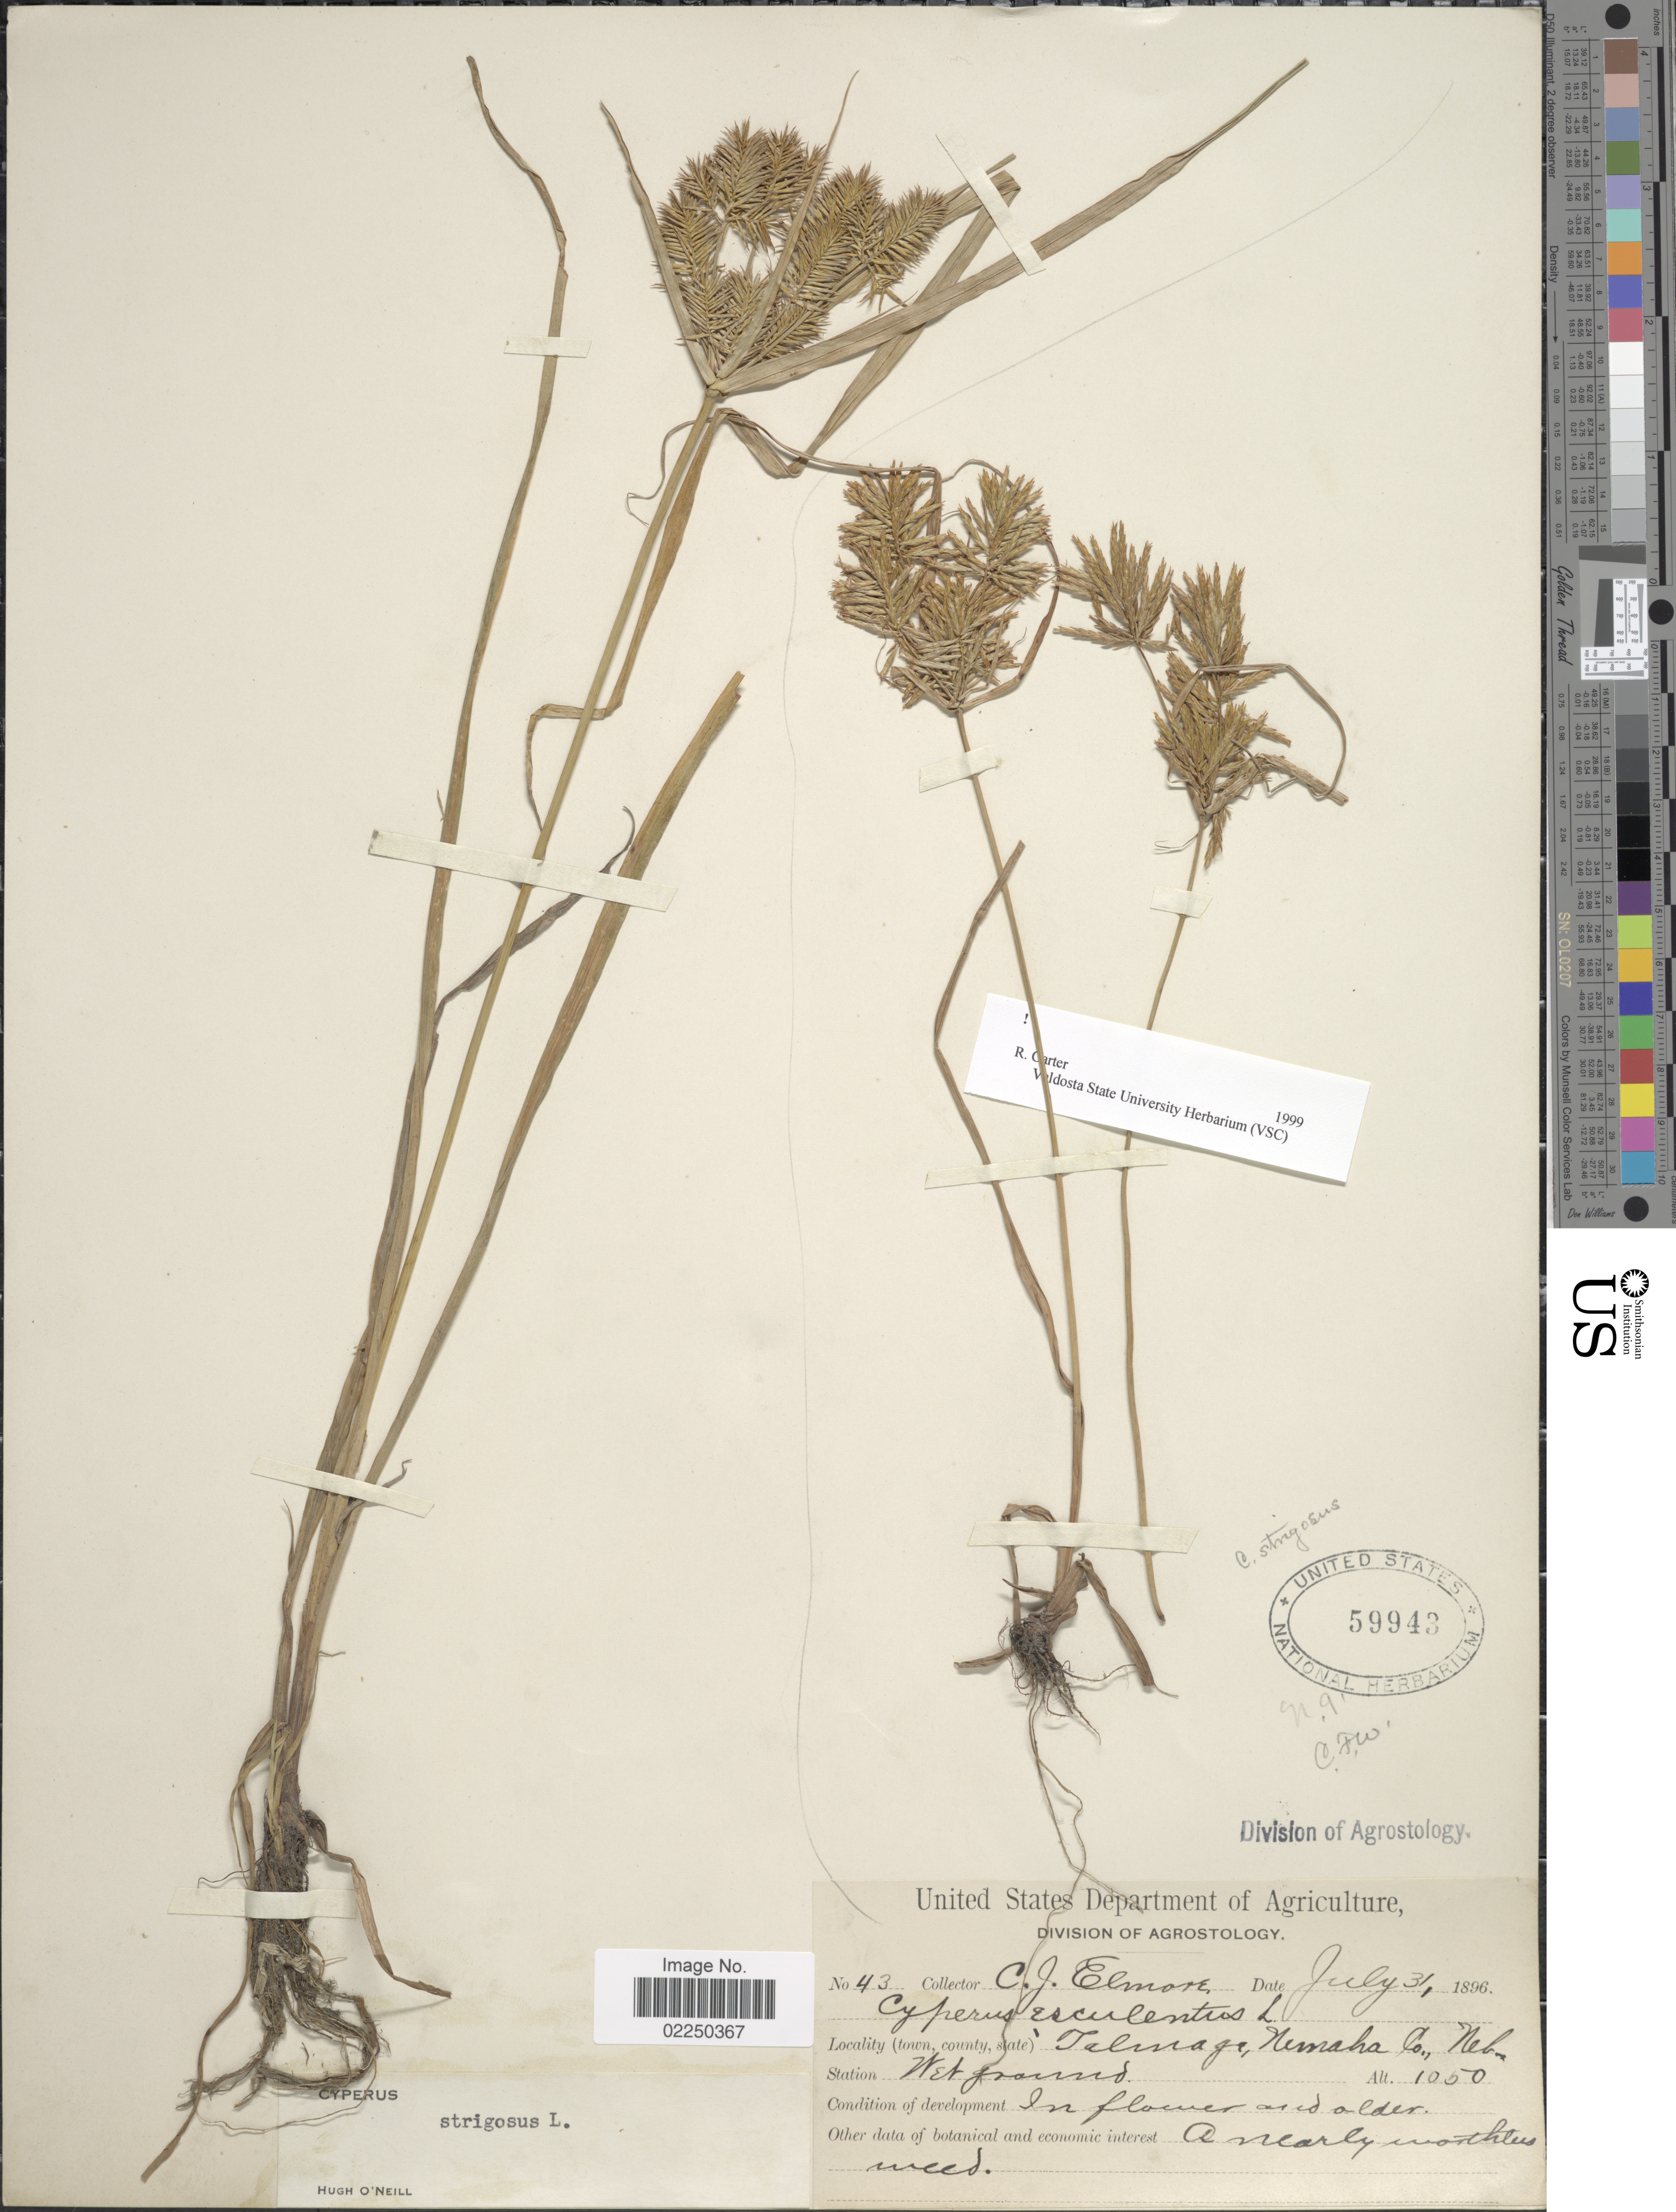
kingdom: Plantae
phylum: Tracheophyta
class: Liliopsida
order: Poales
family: Cyperaceae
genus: Cyperus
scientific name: Cyperus strigosus L.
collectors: C. Elmore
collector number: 43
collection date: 1896-07-31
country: United States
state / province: Nebraska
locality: Talmage, Nebraska Co., wet grounds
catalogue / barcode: US 59943